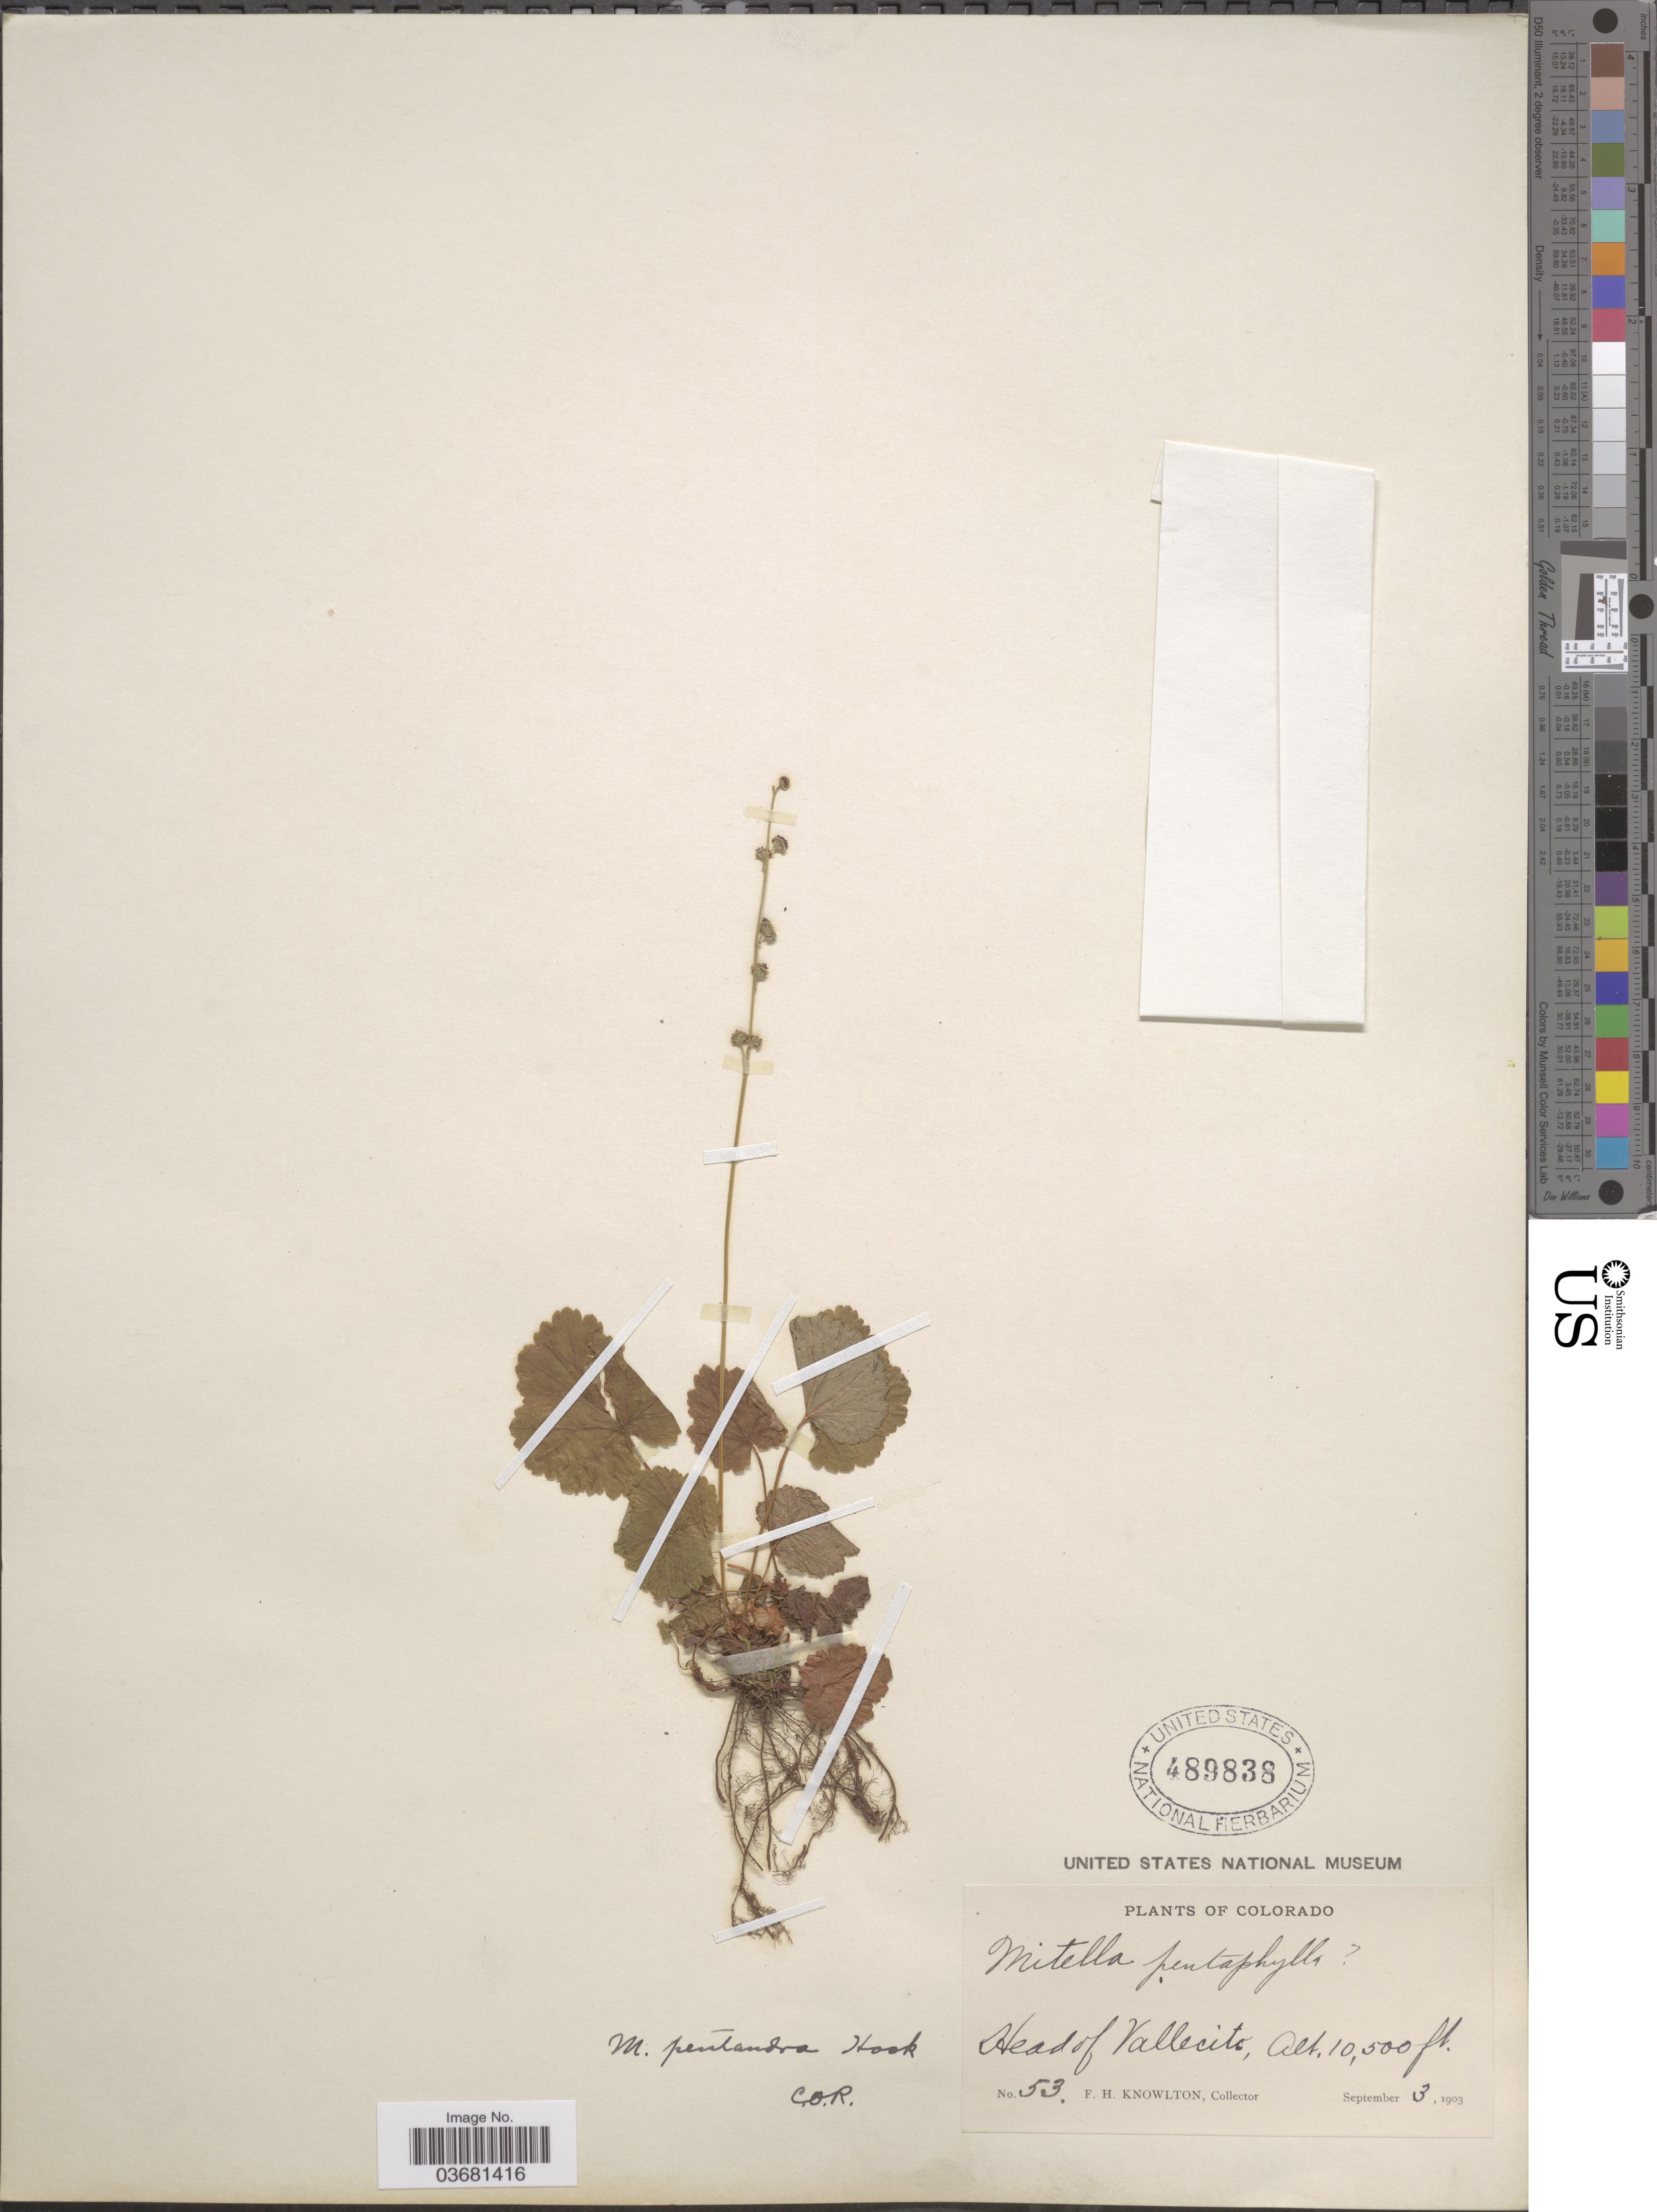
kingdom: Plantae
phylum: Tracheophyta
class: Magnoliopsida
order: Saxifragales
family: Saxifragaceae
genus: Mitella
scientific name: Mitella pentandra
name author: Hook.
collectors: F. H. Knowlton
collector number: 53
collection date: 1903-09-03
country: United States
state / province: Colorado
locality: Head of Vallecito.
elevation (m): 3200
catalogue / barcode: US 489838